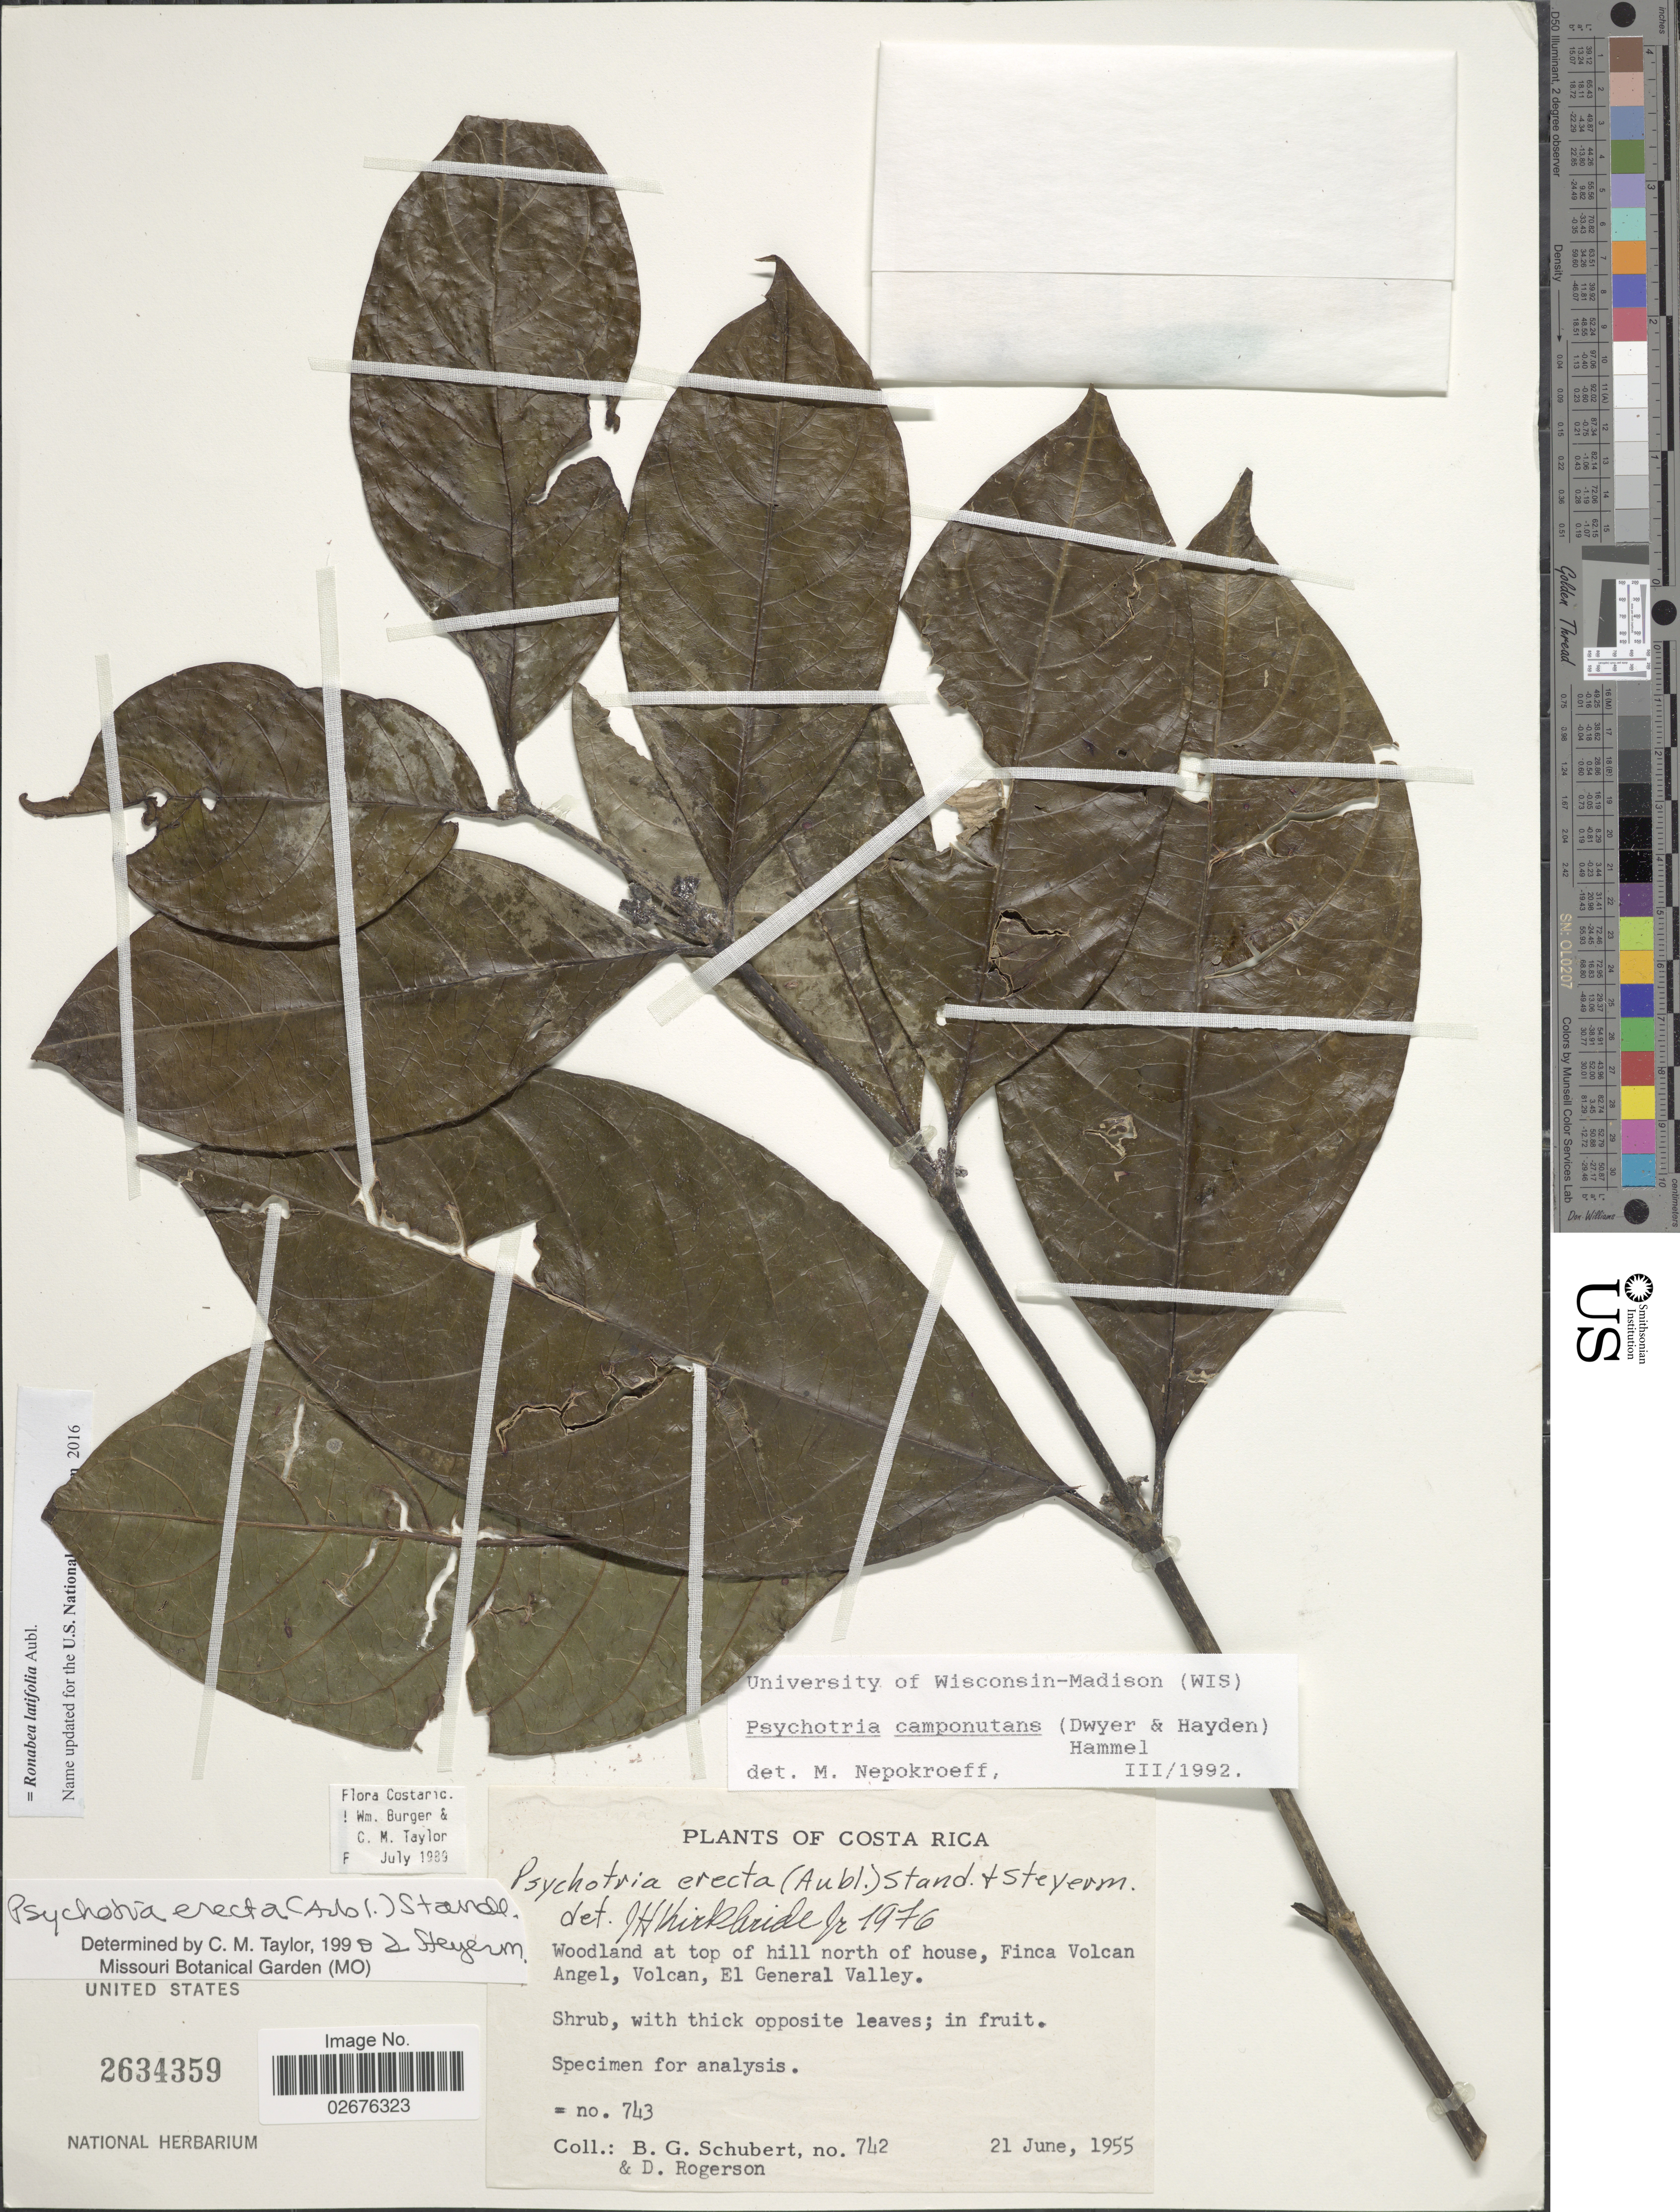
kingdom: Plantae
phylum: Tracheophyta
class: Magnoliopsida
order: Gentianales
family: Rubiaceae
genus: Ronabea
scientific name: Ronabea latifolia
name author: Aubl.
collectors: B. Schubert & D. Rogerson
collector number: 742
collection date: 1955-06-21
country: Costa Rica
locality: Woodland at top of hill north of house, Finca Volcan Angel, Volcan, El General Valley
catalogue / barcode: US 2634359